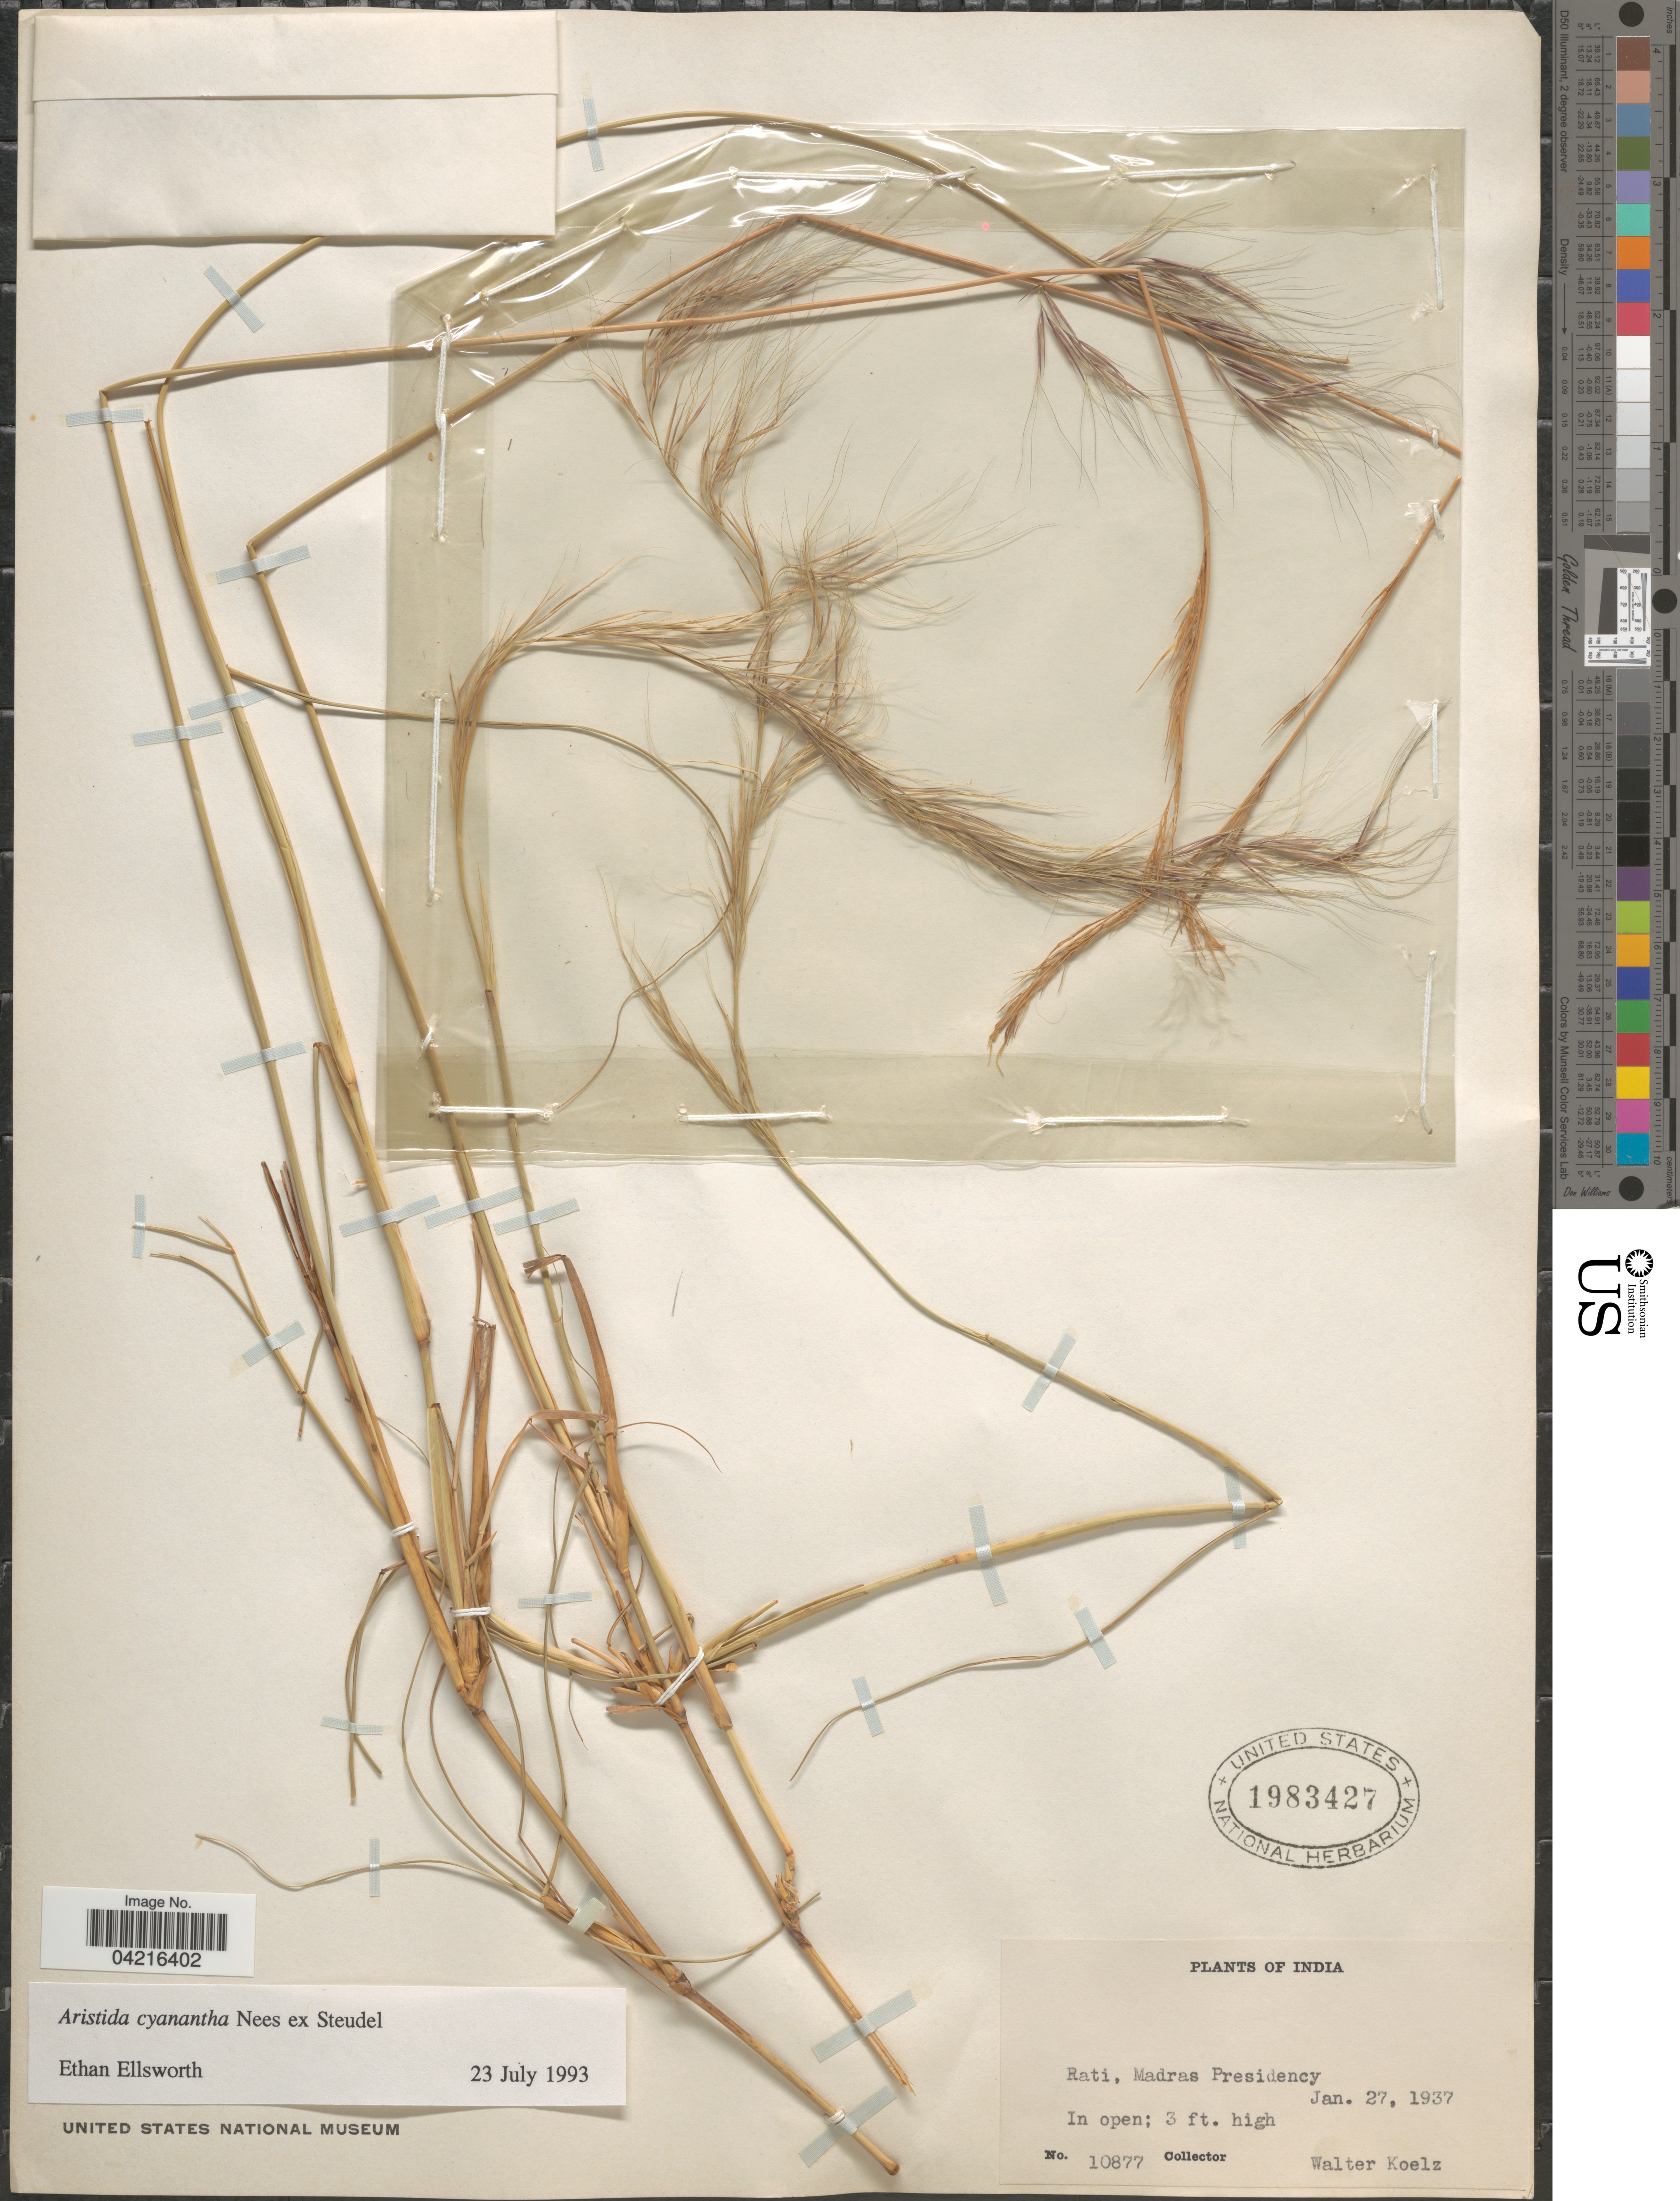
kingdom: Plantae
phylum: Tracheophyta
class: Liliopsida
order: Poales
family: Poaceae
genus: Aristida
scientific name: Aristida cyanantha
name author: Nees ex Steud.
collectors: W. N. Koelz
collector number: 10877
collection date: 1937-01-27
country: India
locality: Rati, Madras Presidency.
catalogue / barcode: US 1983427